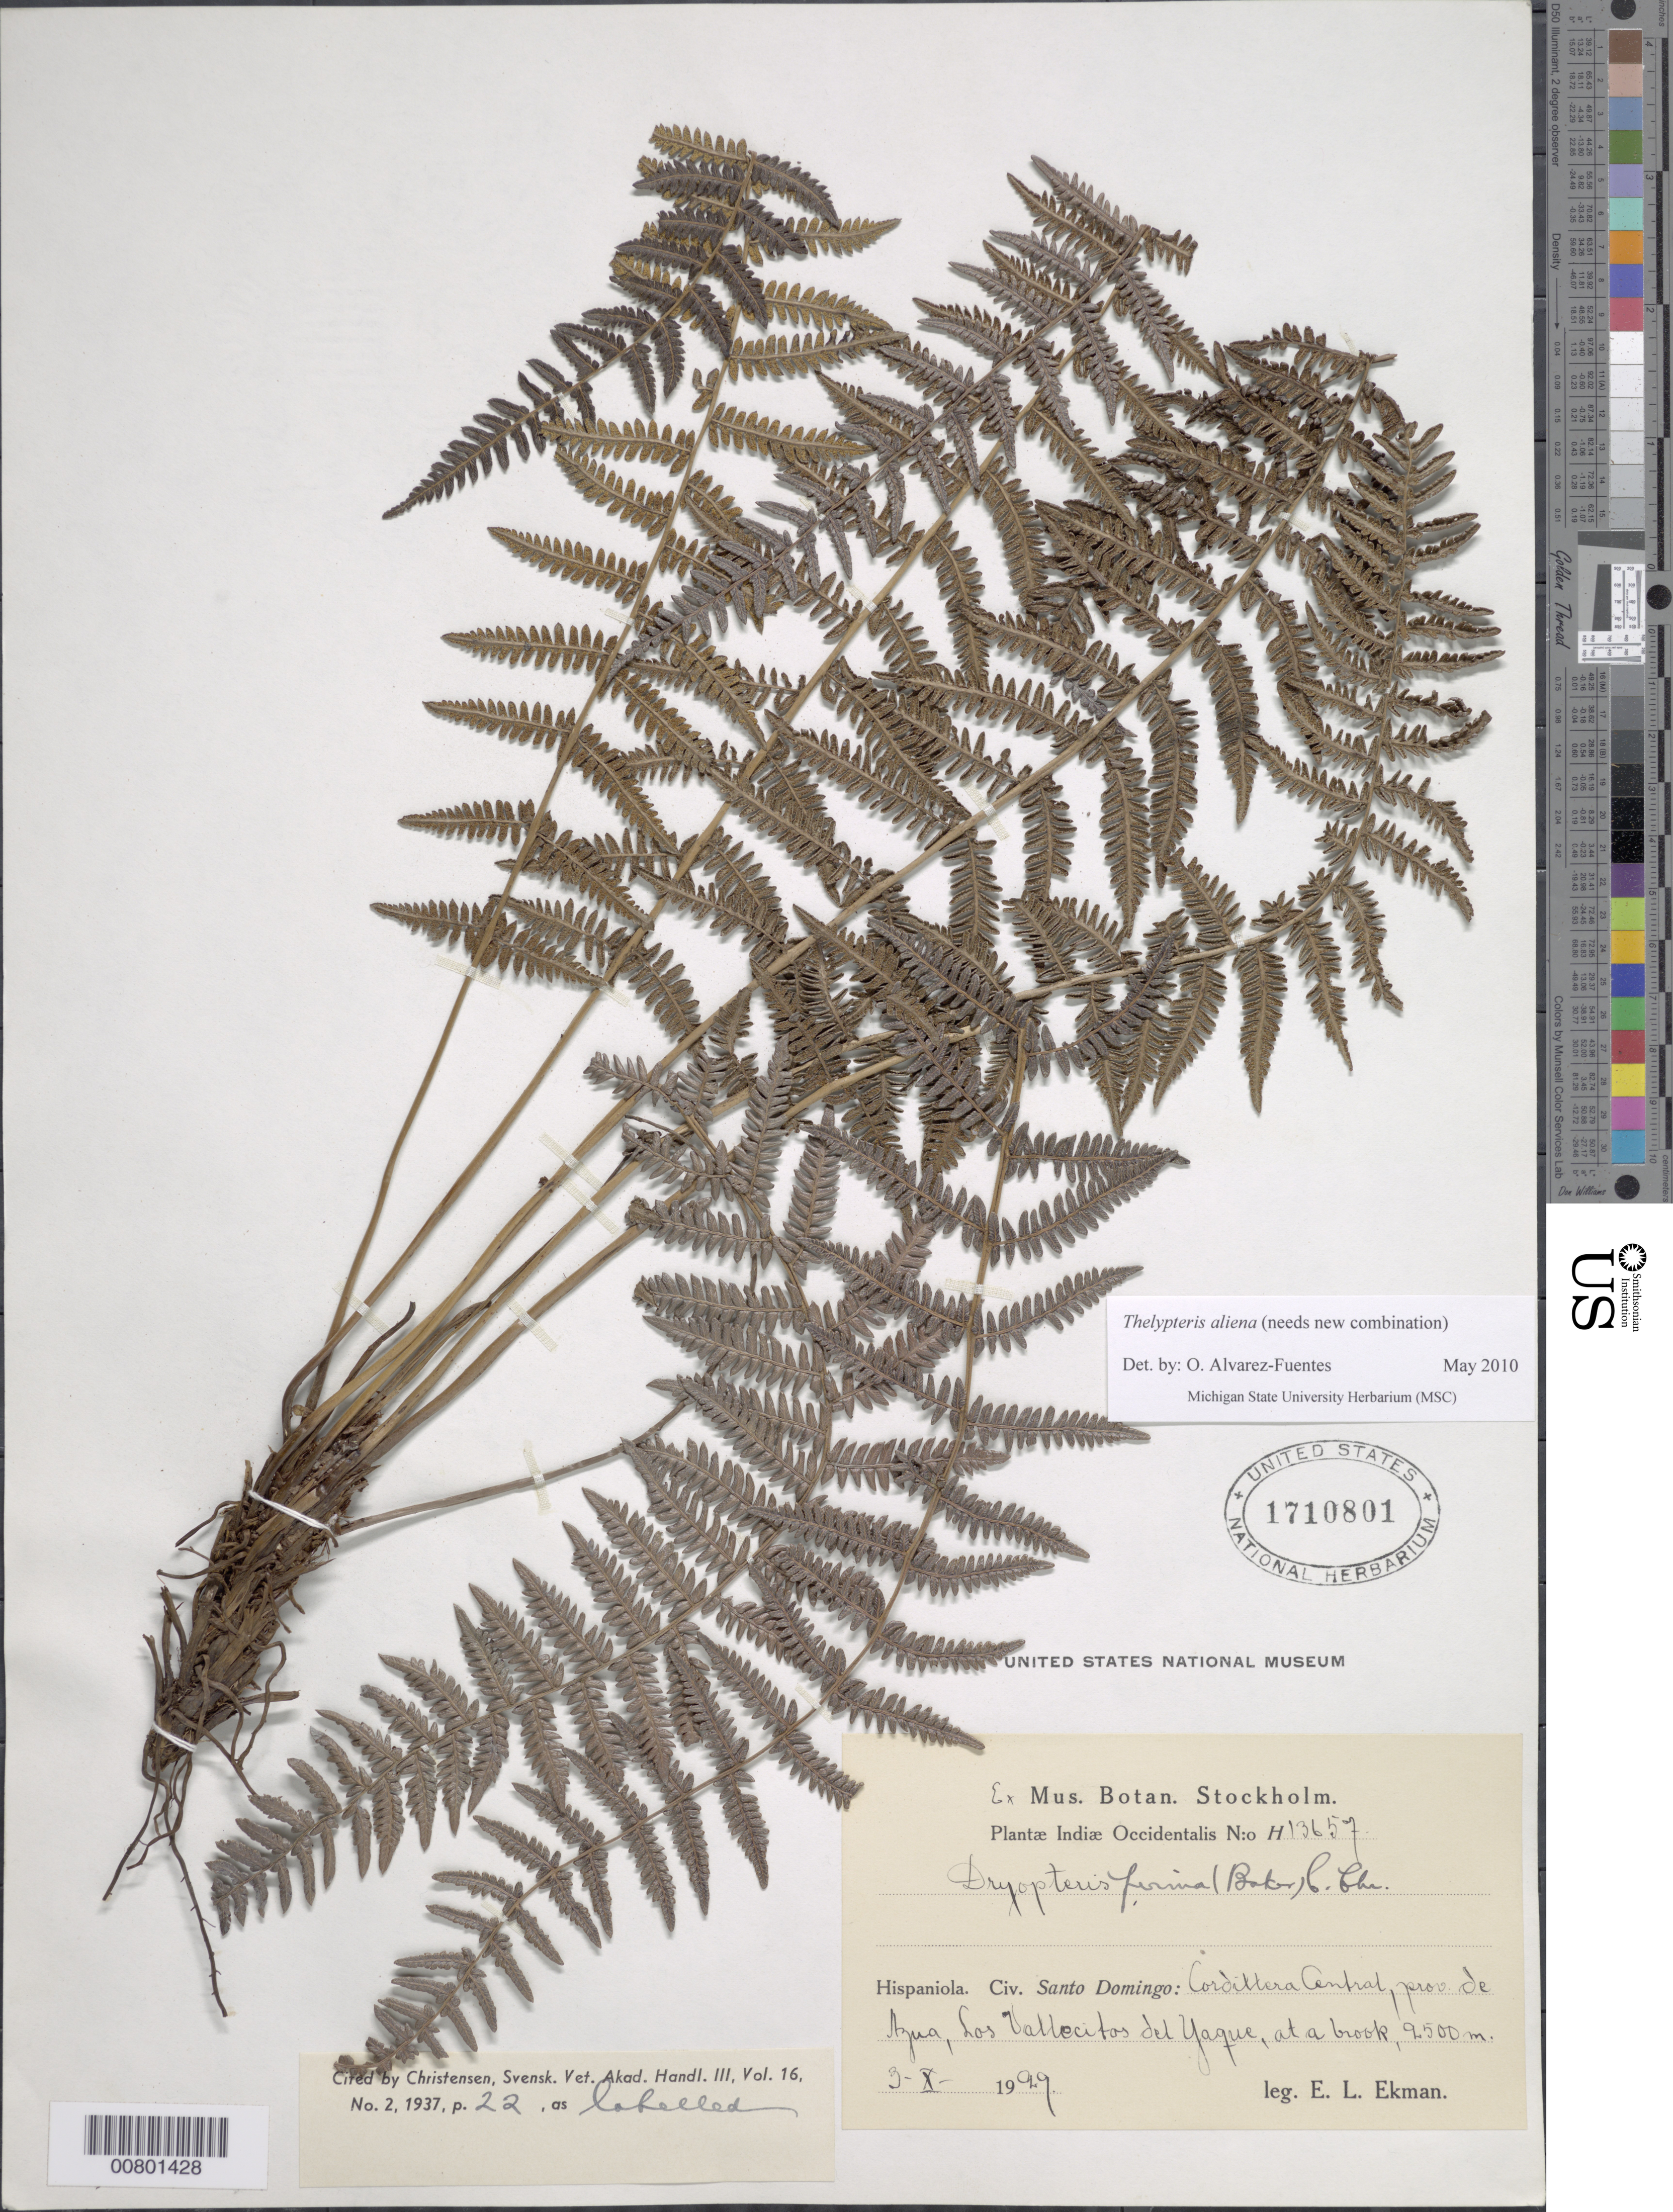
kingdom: Plantae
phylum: Tracheophyta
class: Polypodiopsida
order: Polypodiales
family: Thelypteridaceae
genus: Amauropelta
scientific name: Amauropelta aliena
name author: (C. Chr.) Pic. Serm.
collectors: E. L. Ekman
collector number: H 13657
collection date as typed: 03 Oct 1929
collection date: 1929-10-03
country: Dominican Republic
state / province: Azua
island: Hispaniola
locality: Cordillera Central, Los Vallecitos del Yaque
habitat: At a brook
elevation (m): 2500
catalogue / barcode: US 1710801